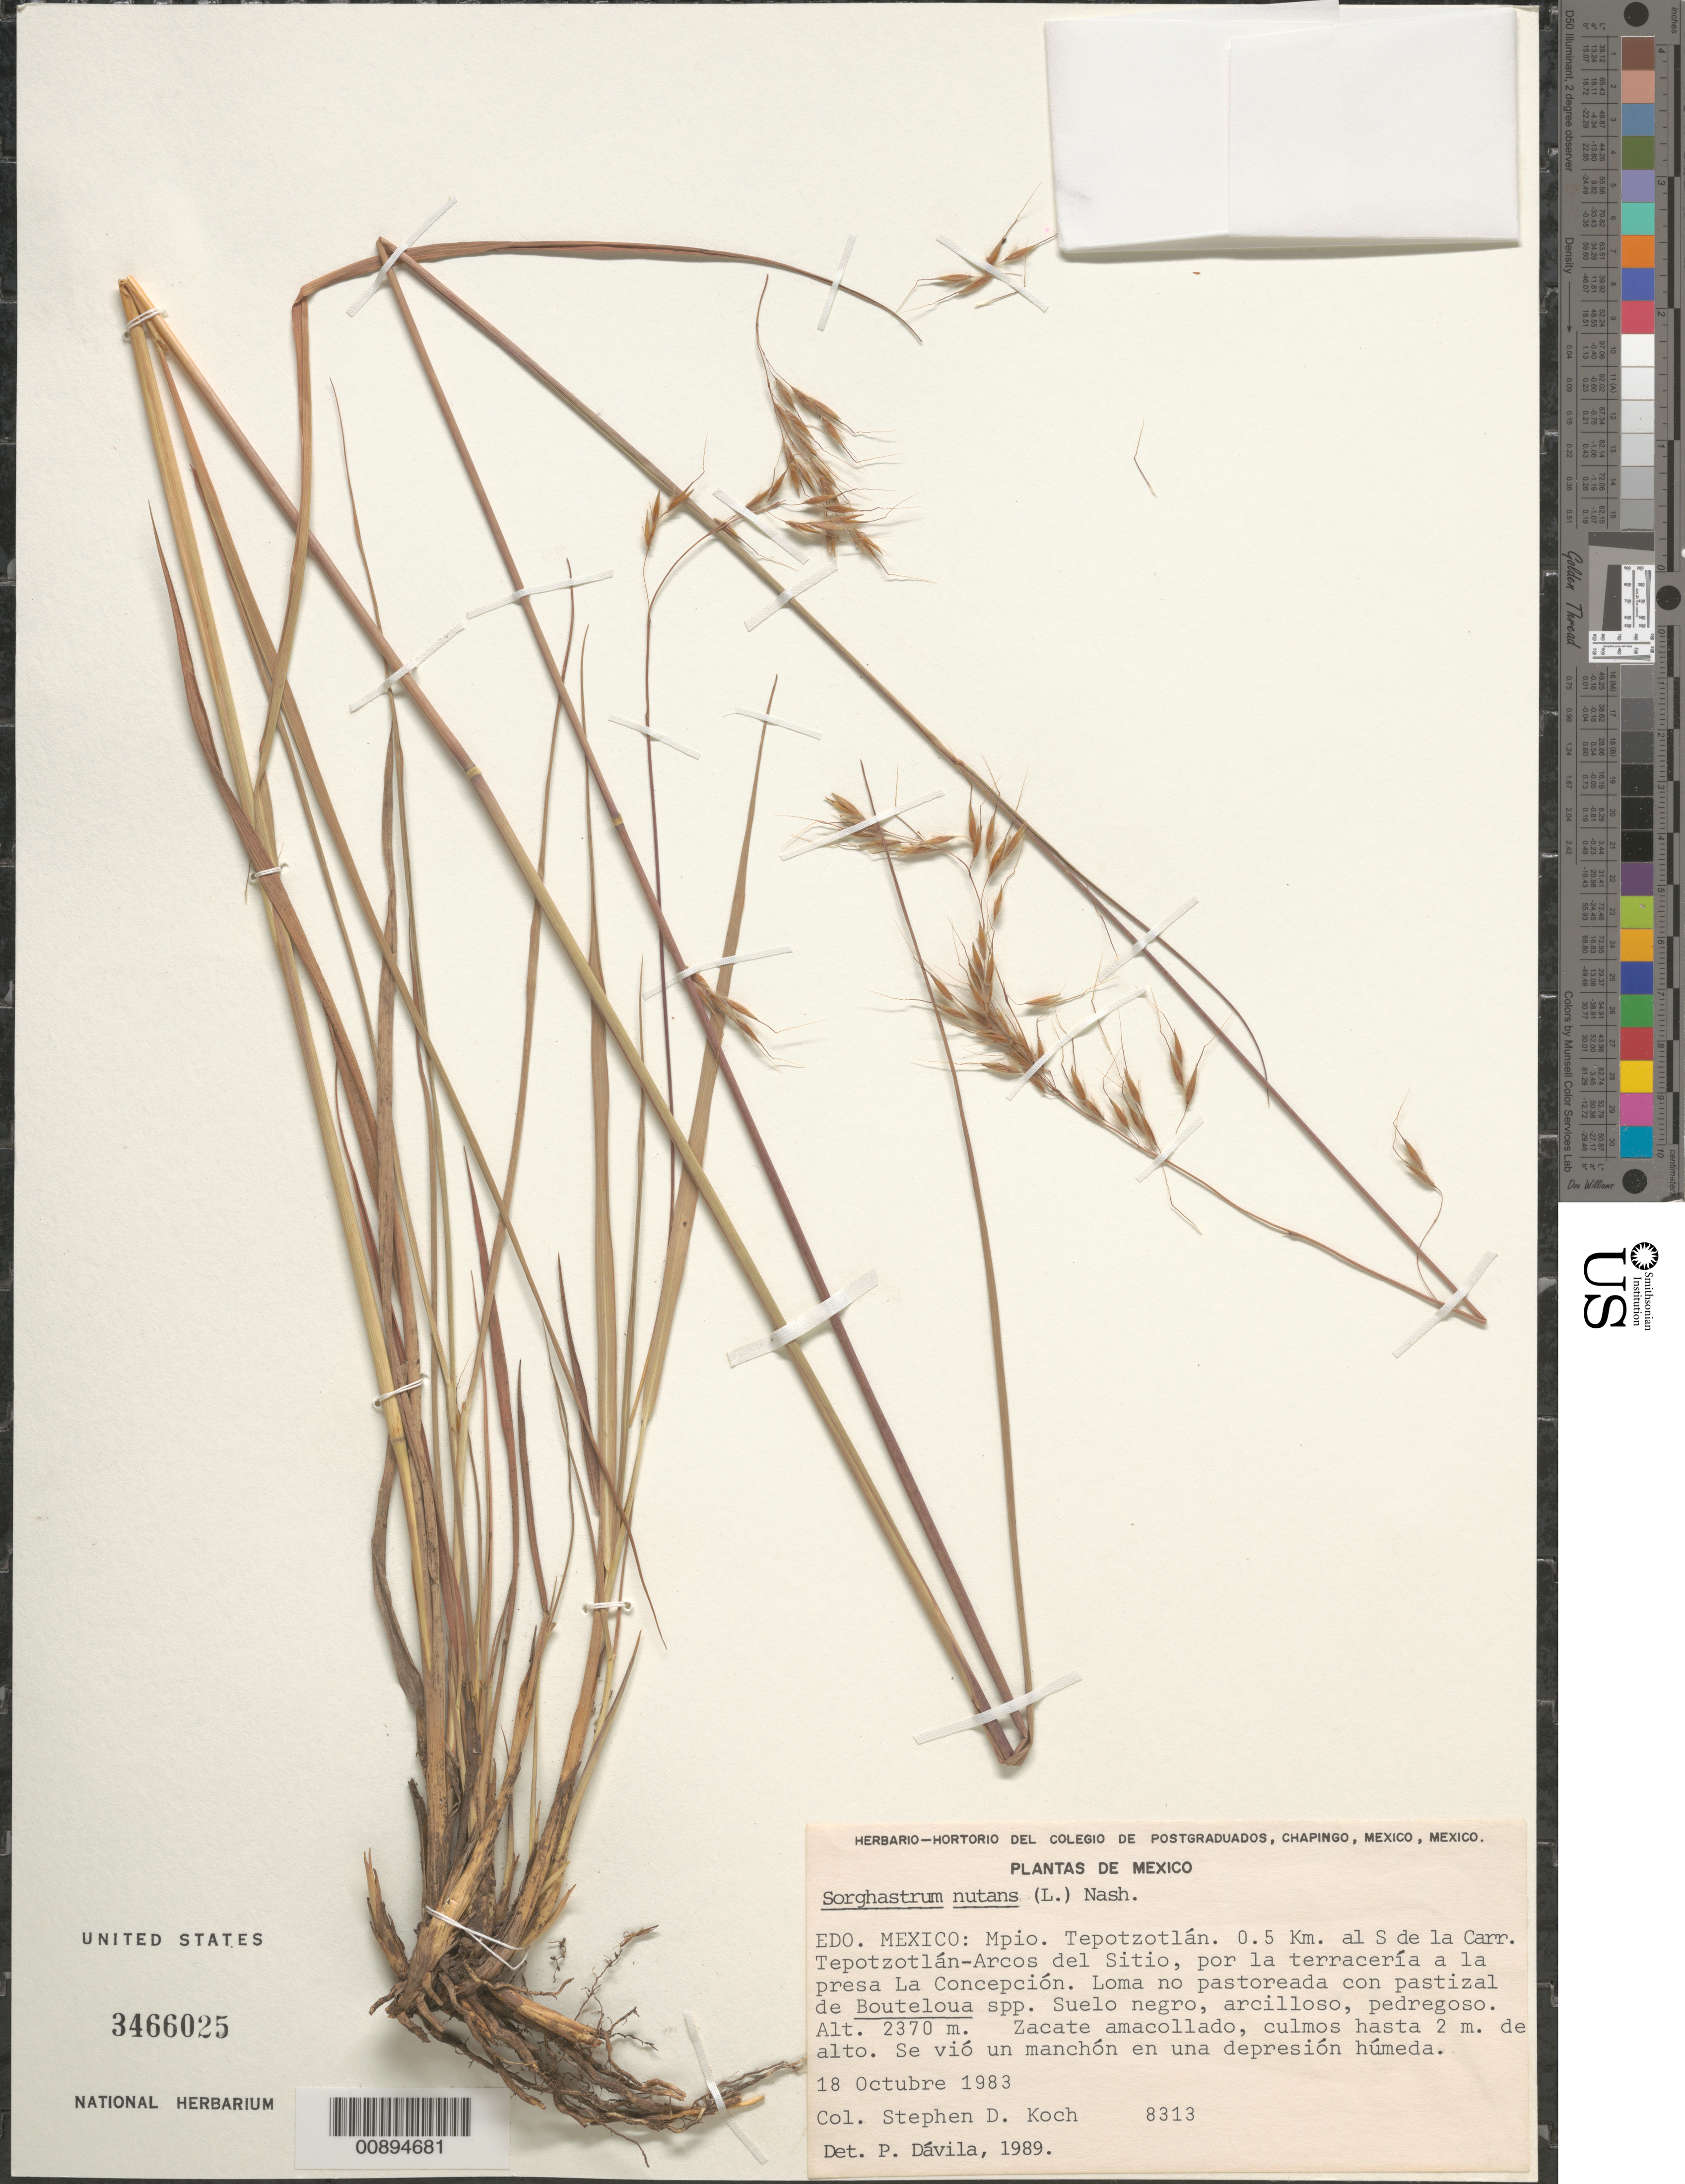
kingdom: Plantae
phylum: Tracheophyta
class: Liliopsida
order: Poales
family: Poaceae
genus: Sorghastrum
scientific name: Sorghastrum nutans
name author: (L.) Nash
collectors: S. D. Koch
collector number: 8313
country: Mexico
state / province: Mexico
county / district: Tepotzotlán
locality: S of carr. Tepotzotlan - Arcos del Sitio.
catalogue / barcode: US 3466025